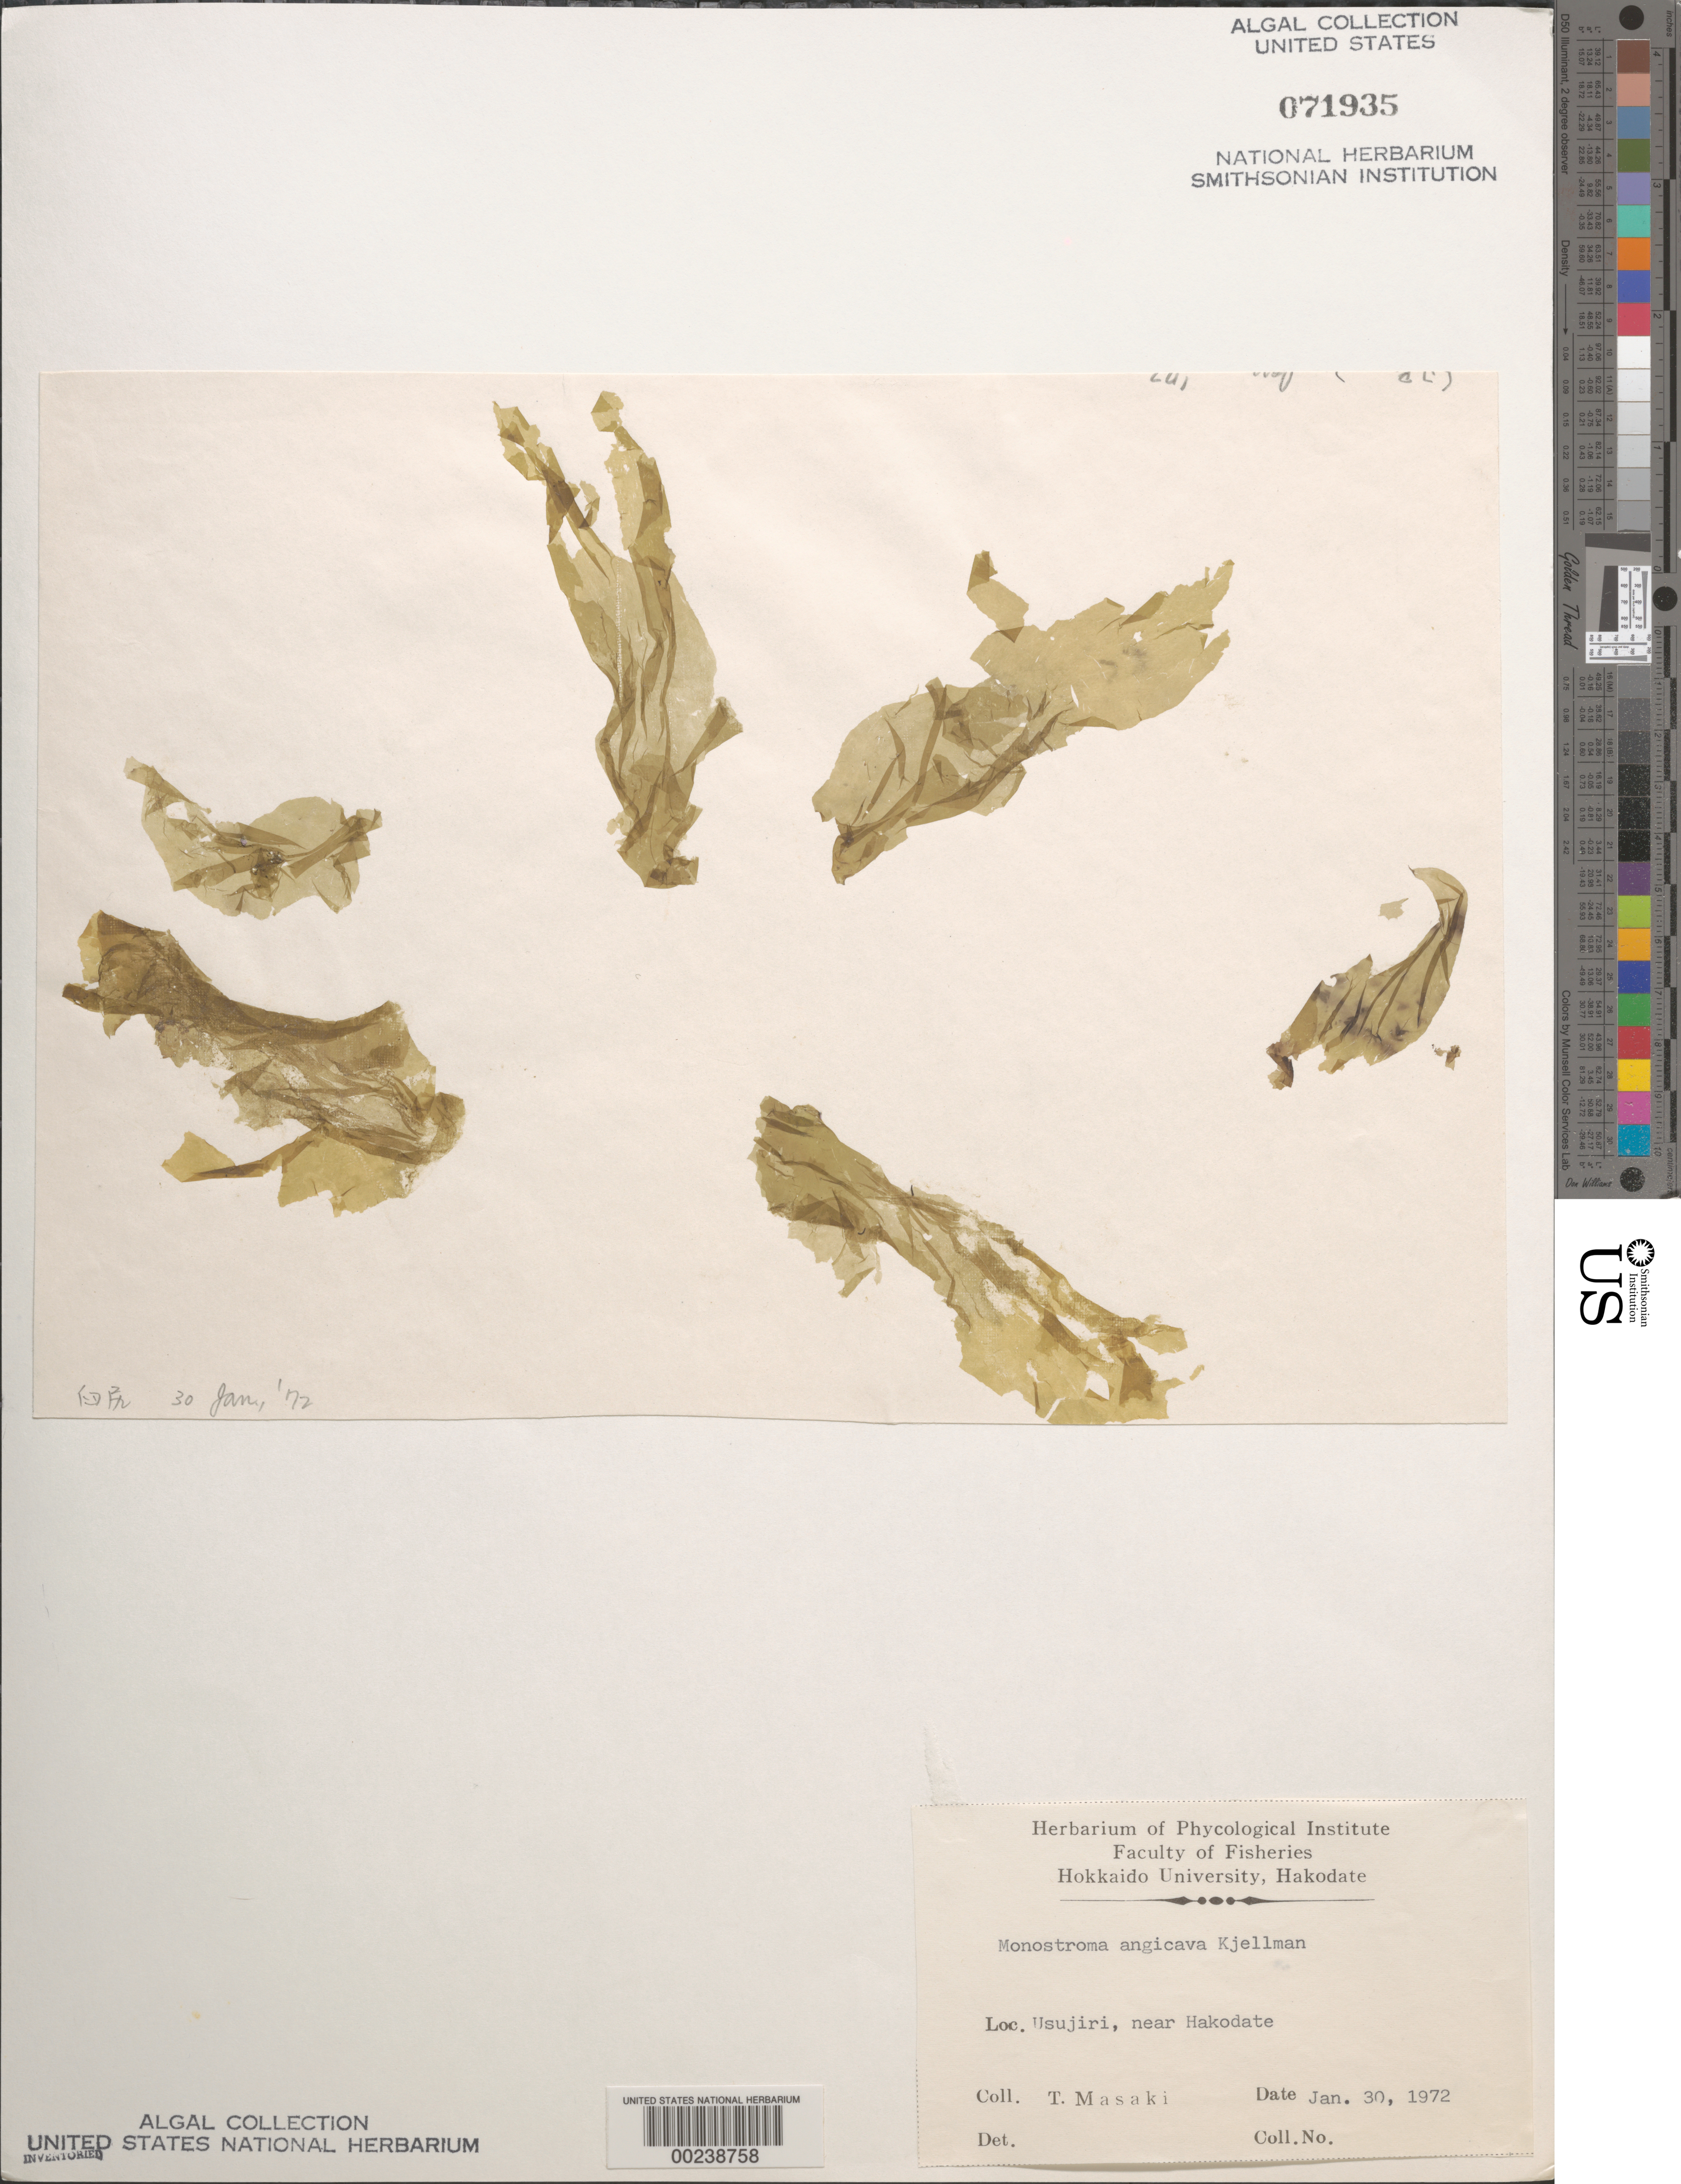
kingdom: Plantae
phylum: Chlorophyta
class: Ulvophyceae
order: Ulvales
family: Monostromataceae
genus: Monostroma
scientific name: Monostroma angicava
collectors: T. Masaki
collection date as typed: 30 Jan 1972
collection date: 1972-01-30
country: Japan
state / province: Hokkaido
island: Hokkaido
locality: Usujiri, near Hakodate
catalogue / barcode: US 71935